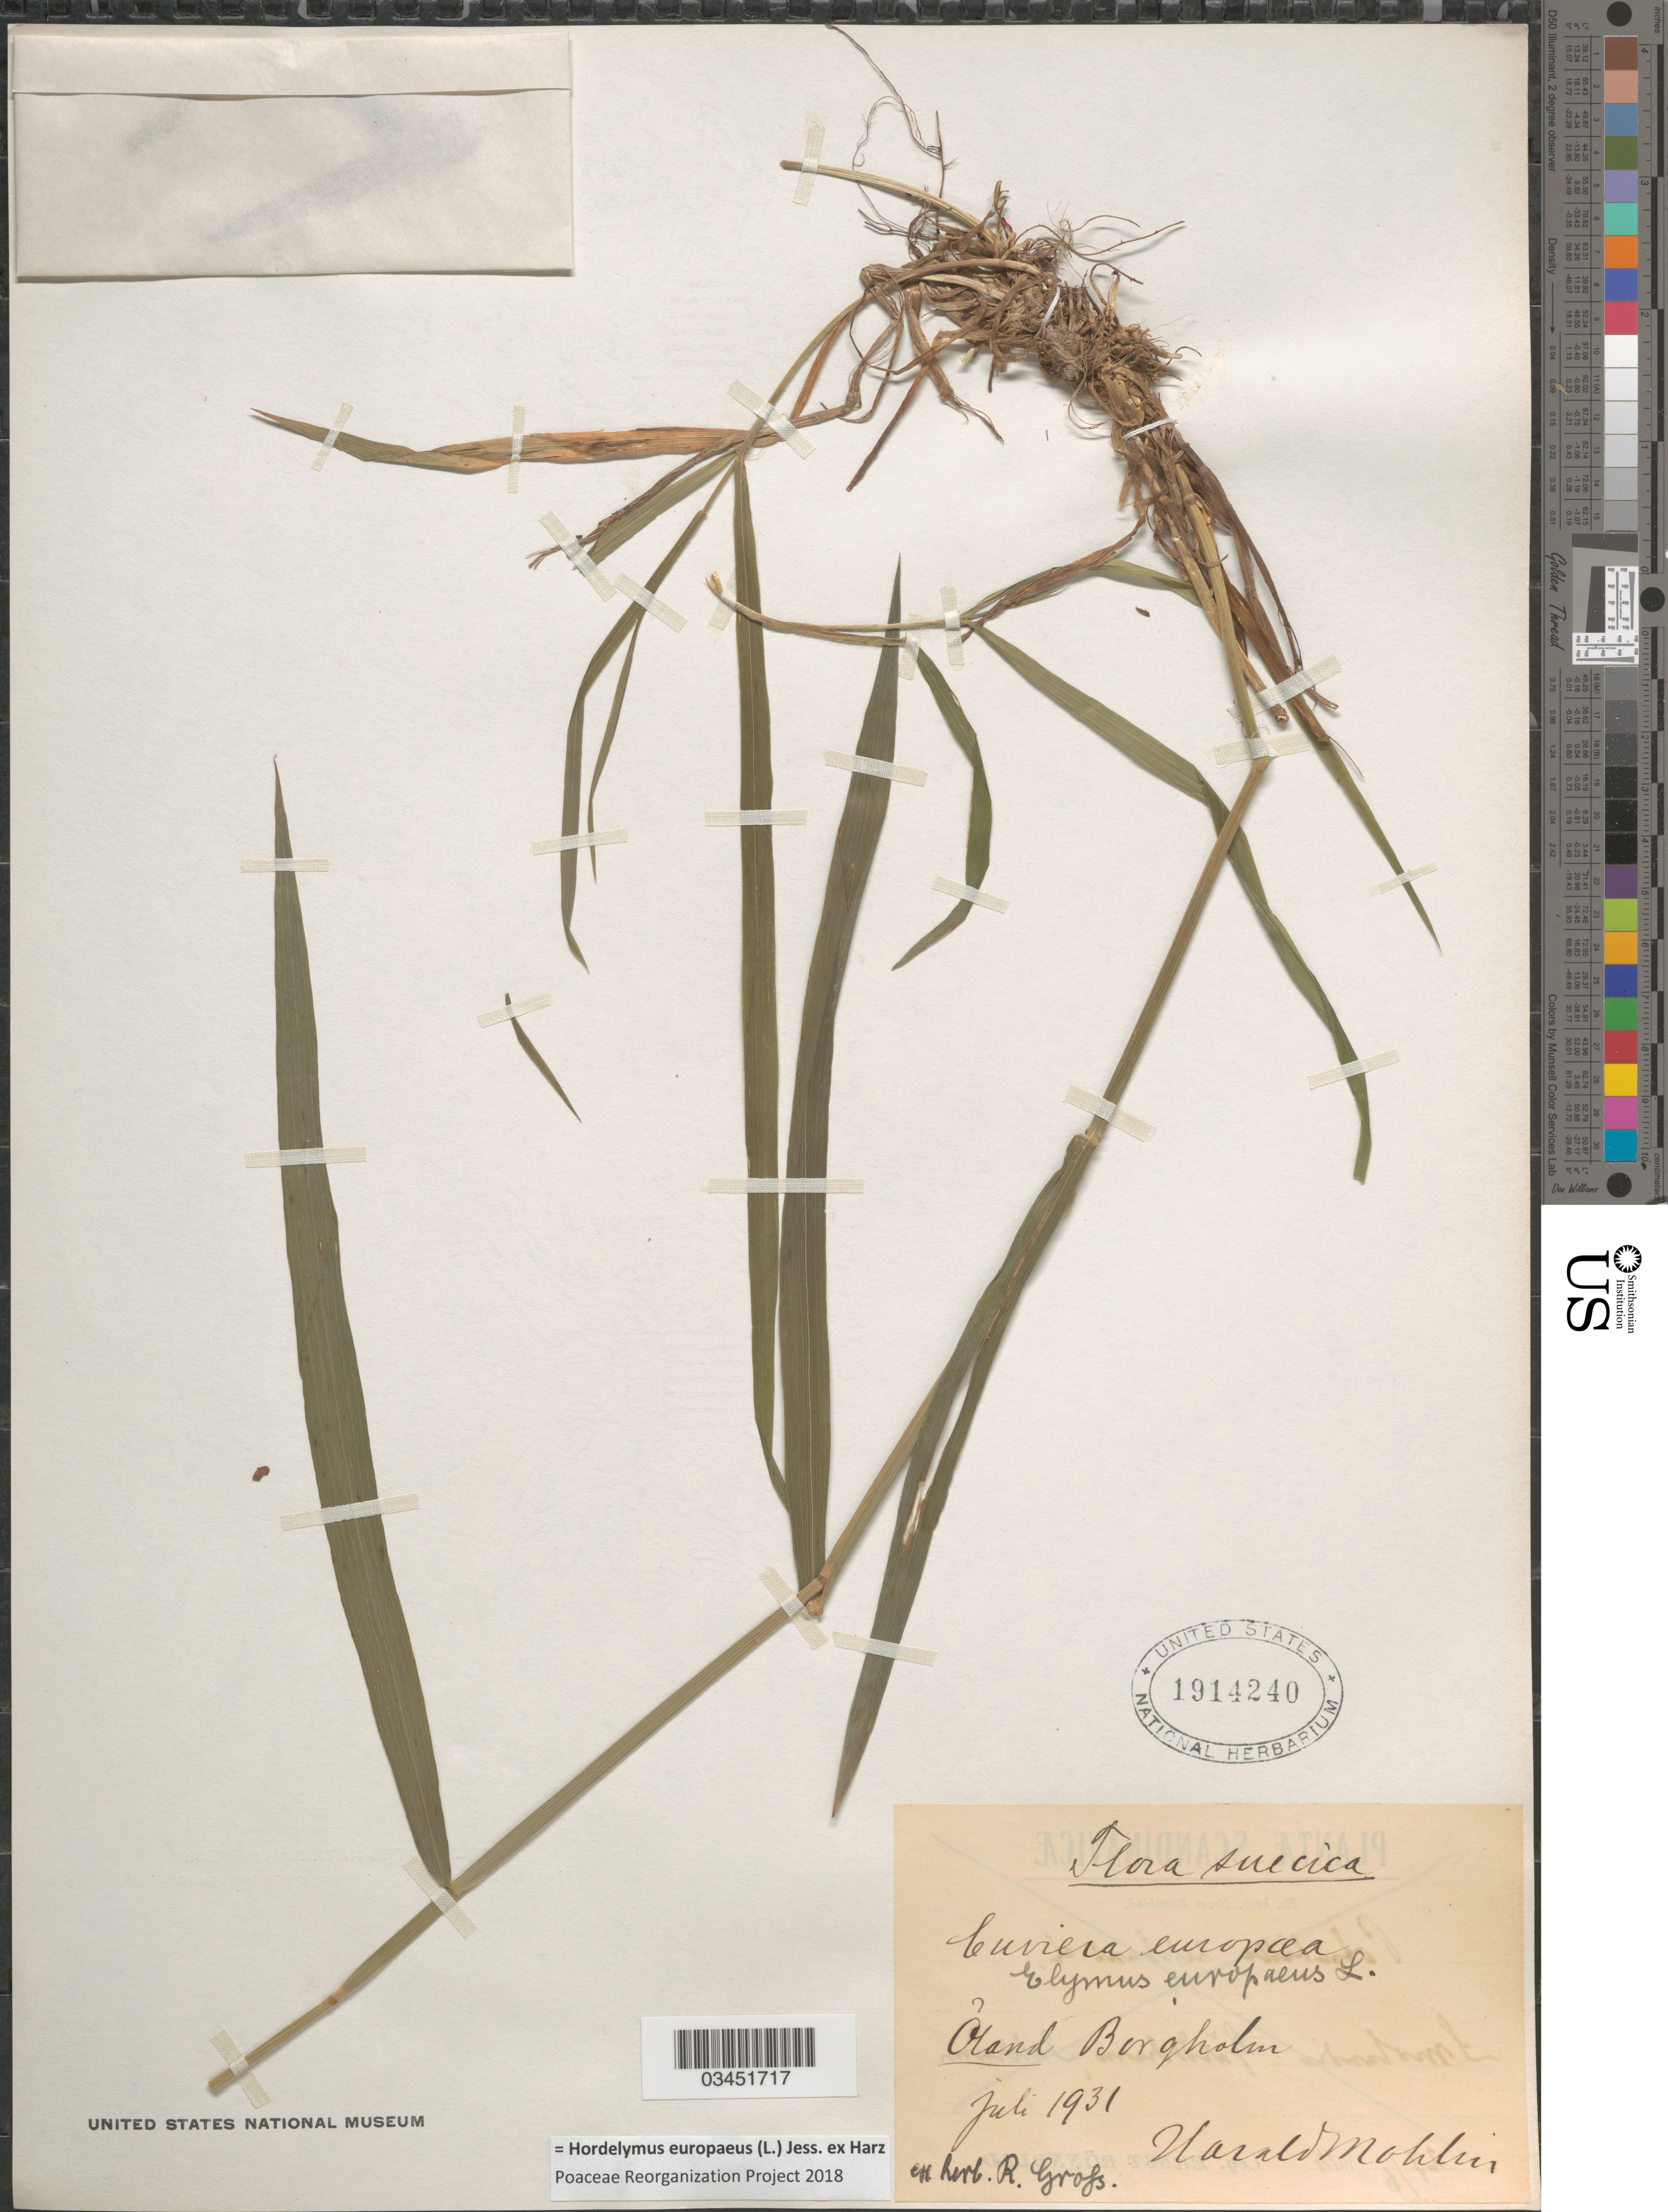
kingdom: Plantae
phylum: Tracheophyta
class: Liliopsida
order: Poales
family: Poaceae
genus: Hordelymus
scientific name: Hordelymus europaeus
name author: (L.) Jess. ex Harz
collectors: H. Mohlin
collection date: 1931-07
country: Sweden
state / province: Kalmar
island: Oland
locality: Suecica. Õland. Bergholm.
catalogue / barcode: US 1914240